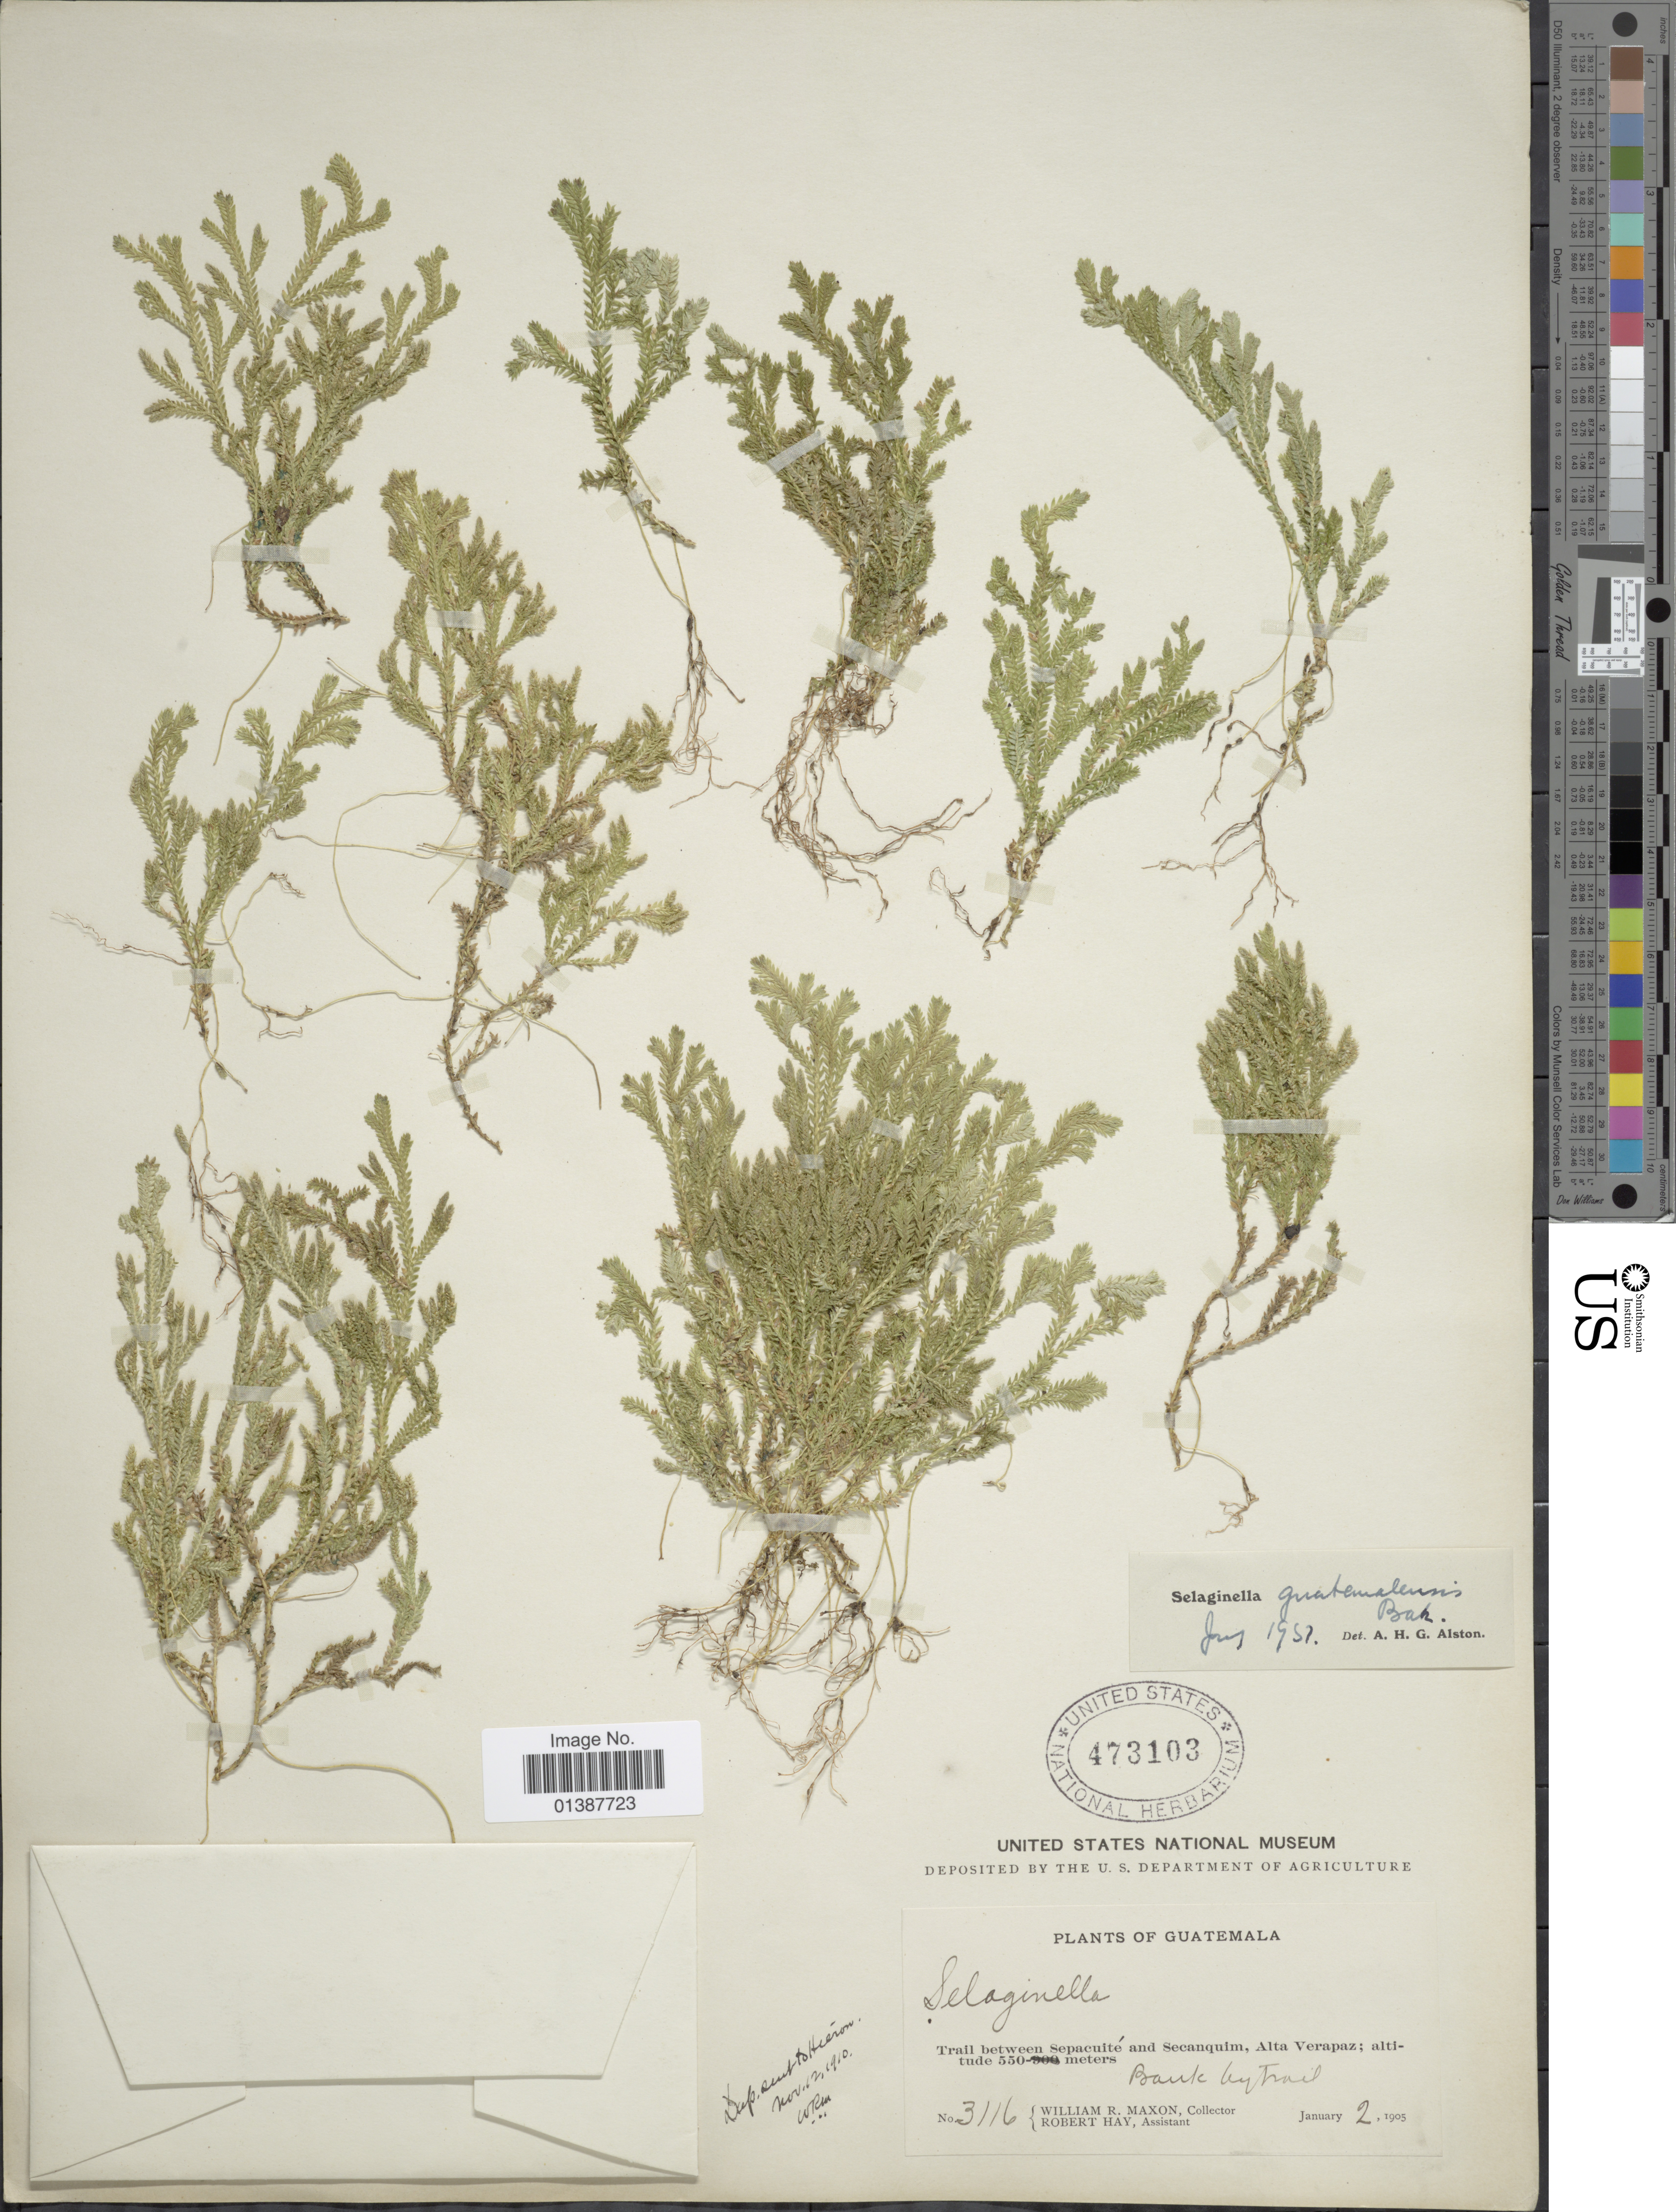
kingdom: Plantae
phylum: Tracheophyta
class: Lycopodiopsida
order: Selaginellales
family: Selaginellaceae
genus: Selaginella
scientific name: Selaginella guatemalensis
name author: Baker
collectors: W. R. Maxon & R. Hay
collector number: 3116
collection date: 1905-01-02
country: Guatemala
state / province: Alta Verapaz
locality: Trail between Sepaculté and secanquim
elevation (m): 550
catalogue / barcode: US 473103